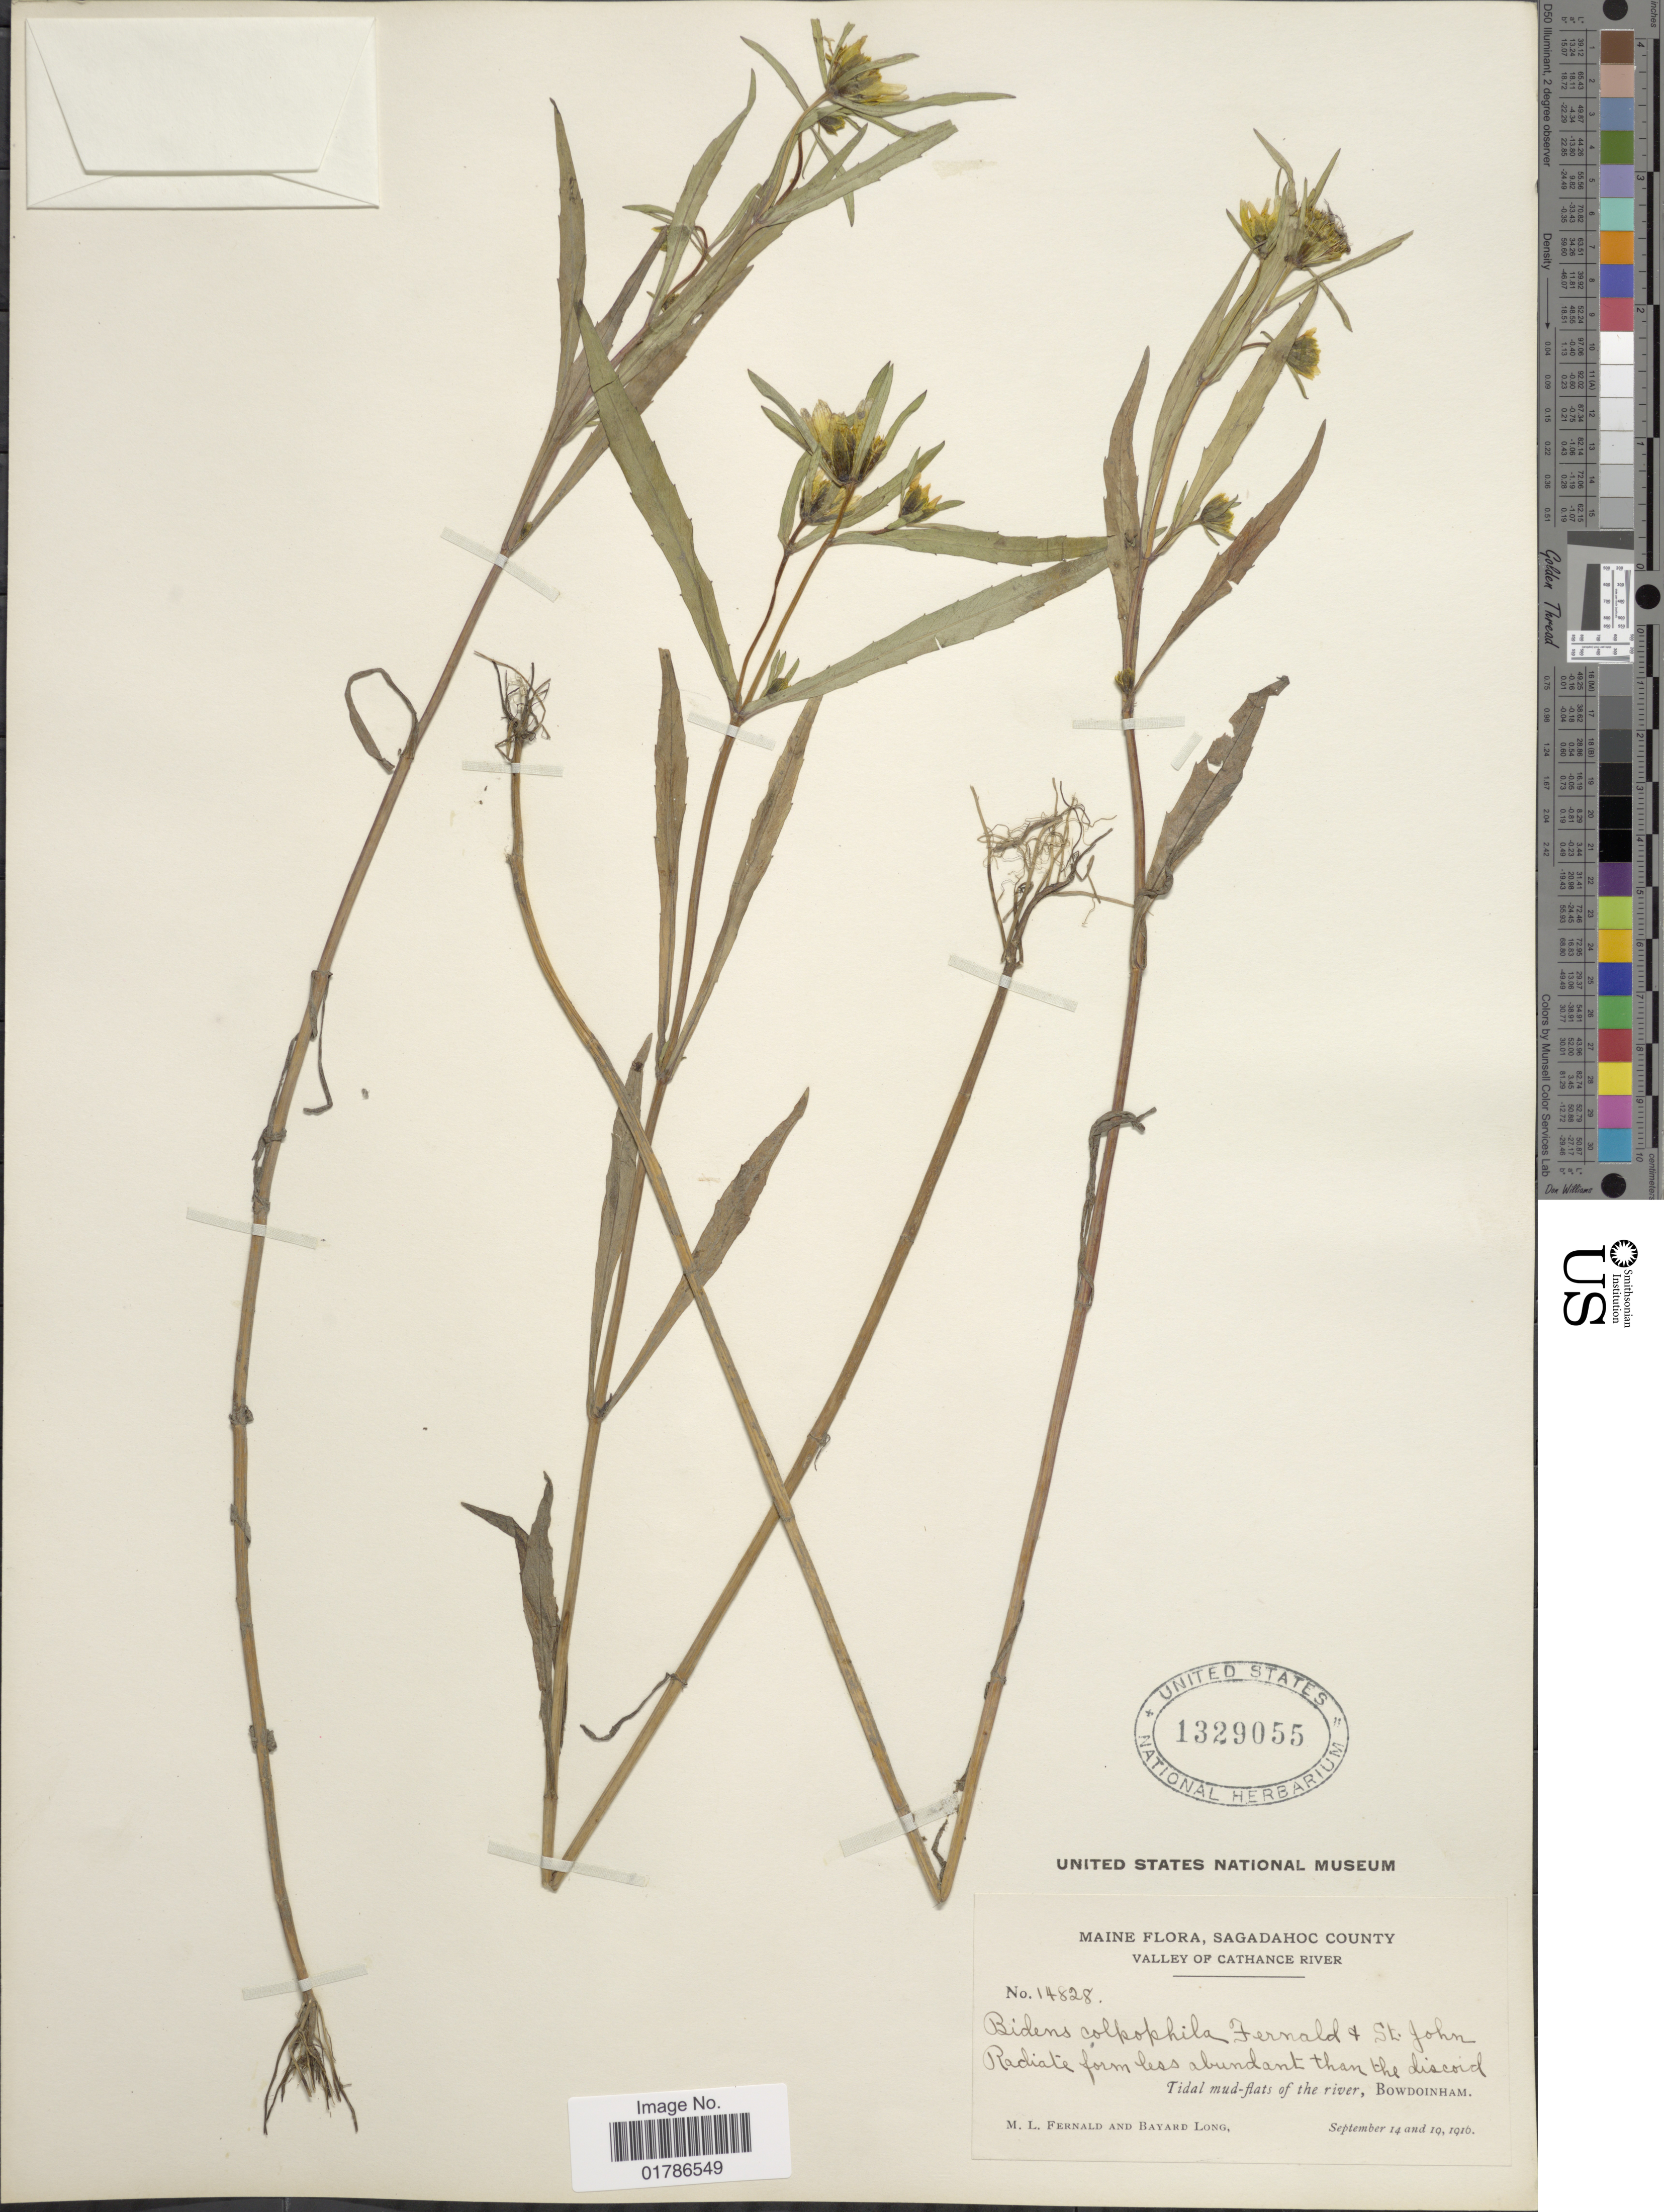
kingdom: Plantae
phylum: Tracheophyta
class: Magnoliopsida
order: Asterales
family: Asteraceae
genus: Bidens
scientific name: Bidens hyperborea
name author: Greene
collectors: M. L. Fernald & B. Long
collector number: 14828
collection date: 1916-09-14/1916-09-19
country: United States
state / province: Maine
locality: Sagadahoc County, valley of Cathance River, Tidal mud-flats of the river, Bowdoinham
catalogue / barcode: US 1329055